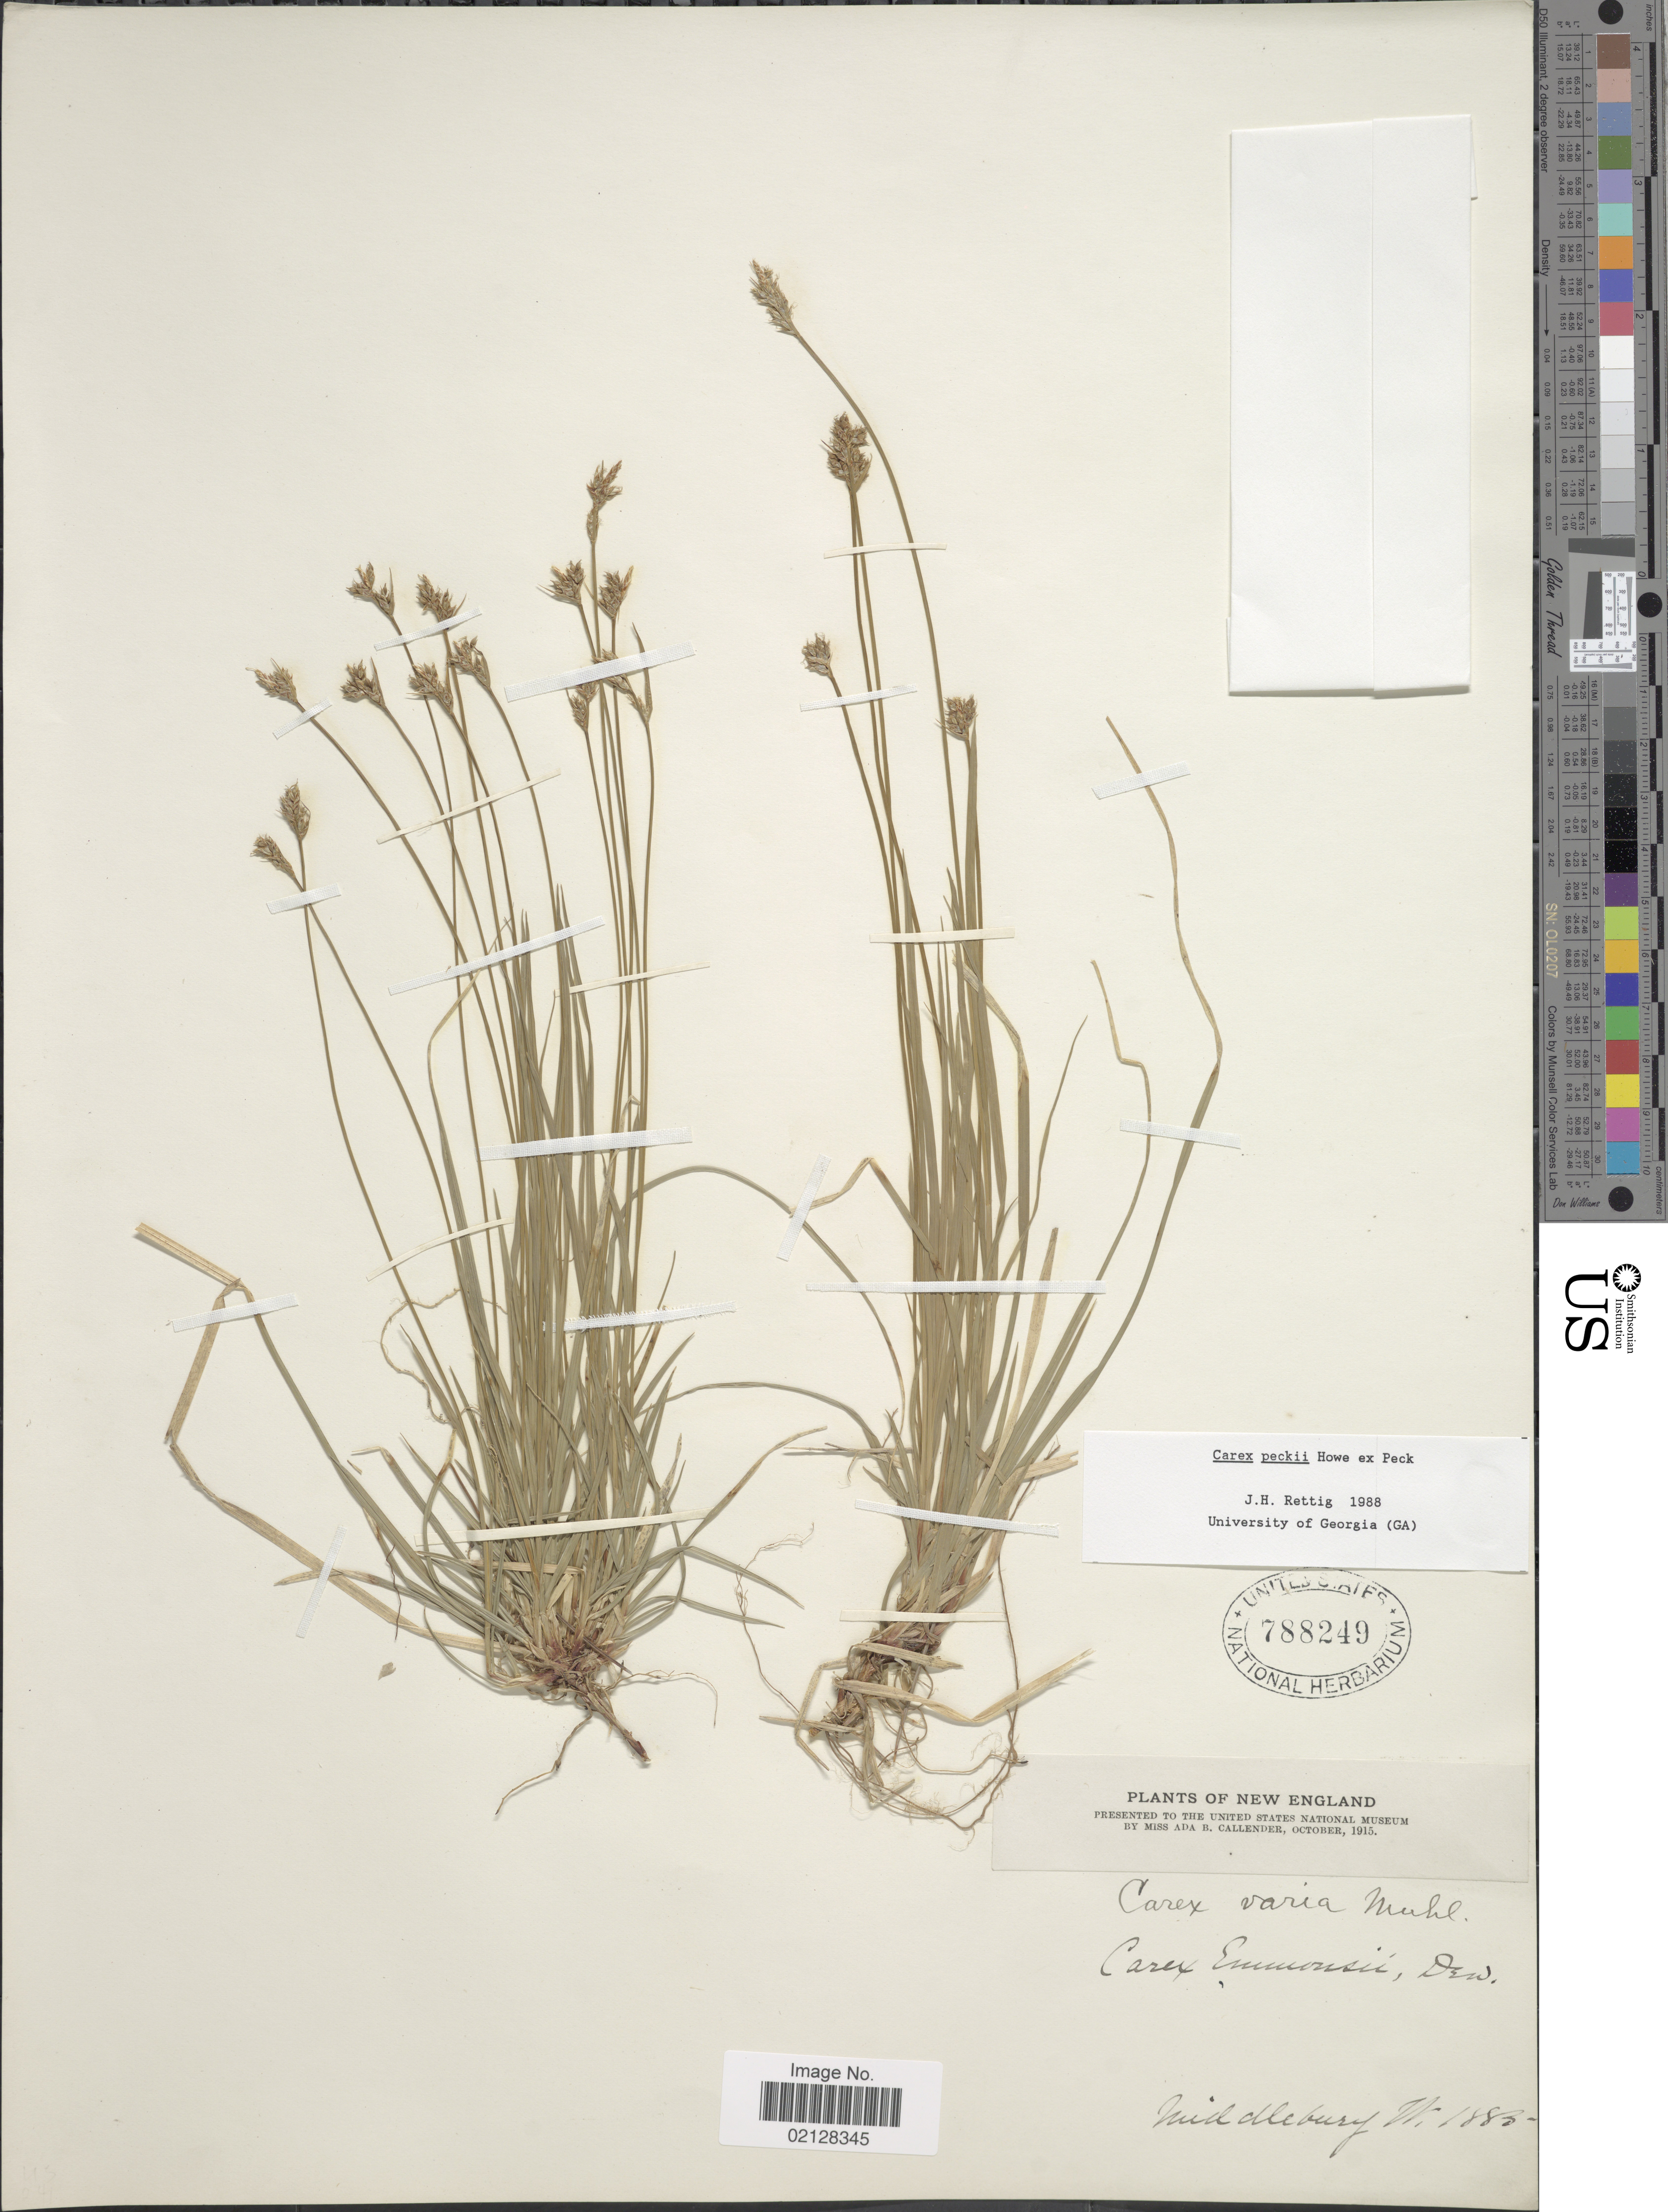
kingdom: Plantae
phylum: Tracheophyta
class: Liliopsida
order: Poales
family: Cyperaceae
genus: Carex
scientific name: Carex peckii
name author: Howe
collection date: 1885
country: United States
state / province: Vermont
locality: Middlebury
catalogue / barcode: US 788249